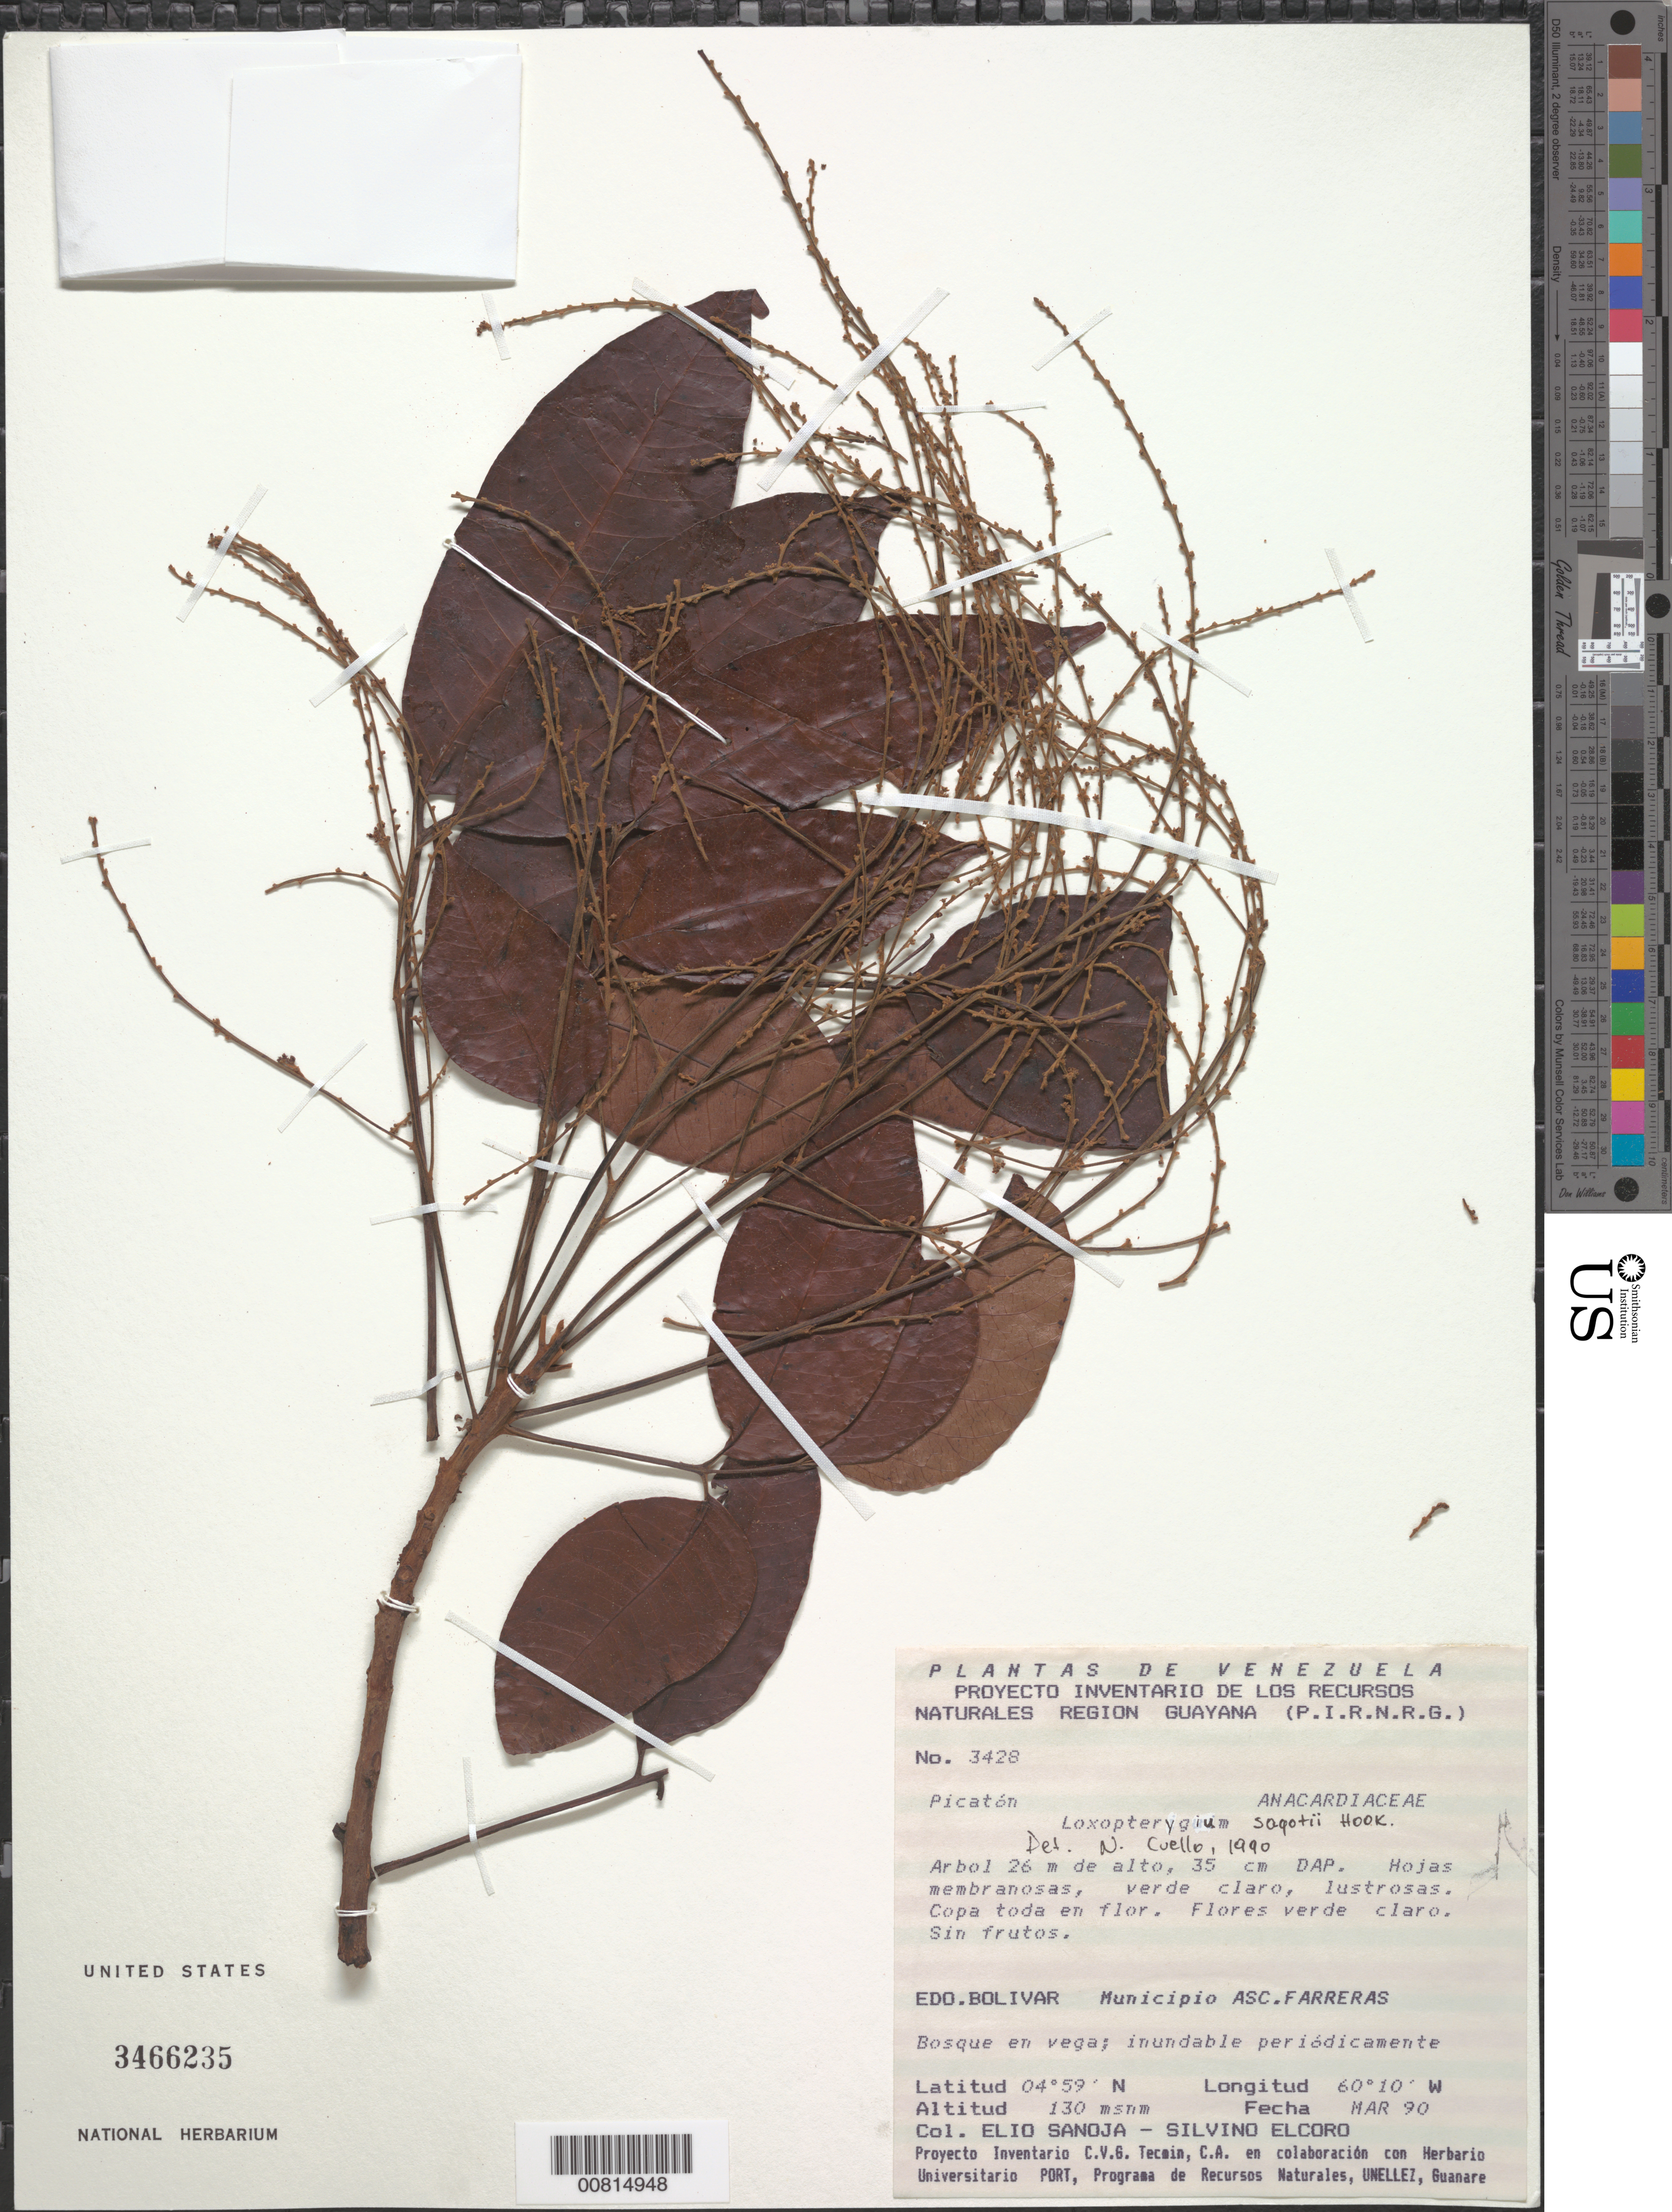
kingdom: Plantae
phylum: Tracheophyta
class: Magnoliopsida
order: Sapindales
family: Anacardiaceae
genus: Loxopterygium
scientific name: Loxopterygium sagotii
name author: Hook. f.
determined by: Cuello, Nidia L.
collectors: E. Sanoja & S. Elcoro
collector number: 3428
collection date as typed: Mar-90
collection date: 1990-03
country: Venezuela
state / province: Bolívar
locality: Mun. Asc. Farreras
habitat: Bosque en vega; inundable periodicamente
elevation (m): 130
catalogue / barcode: US 3466235